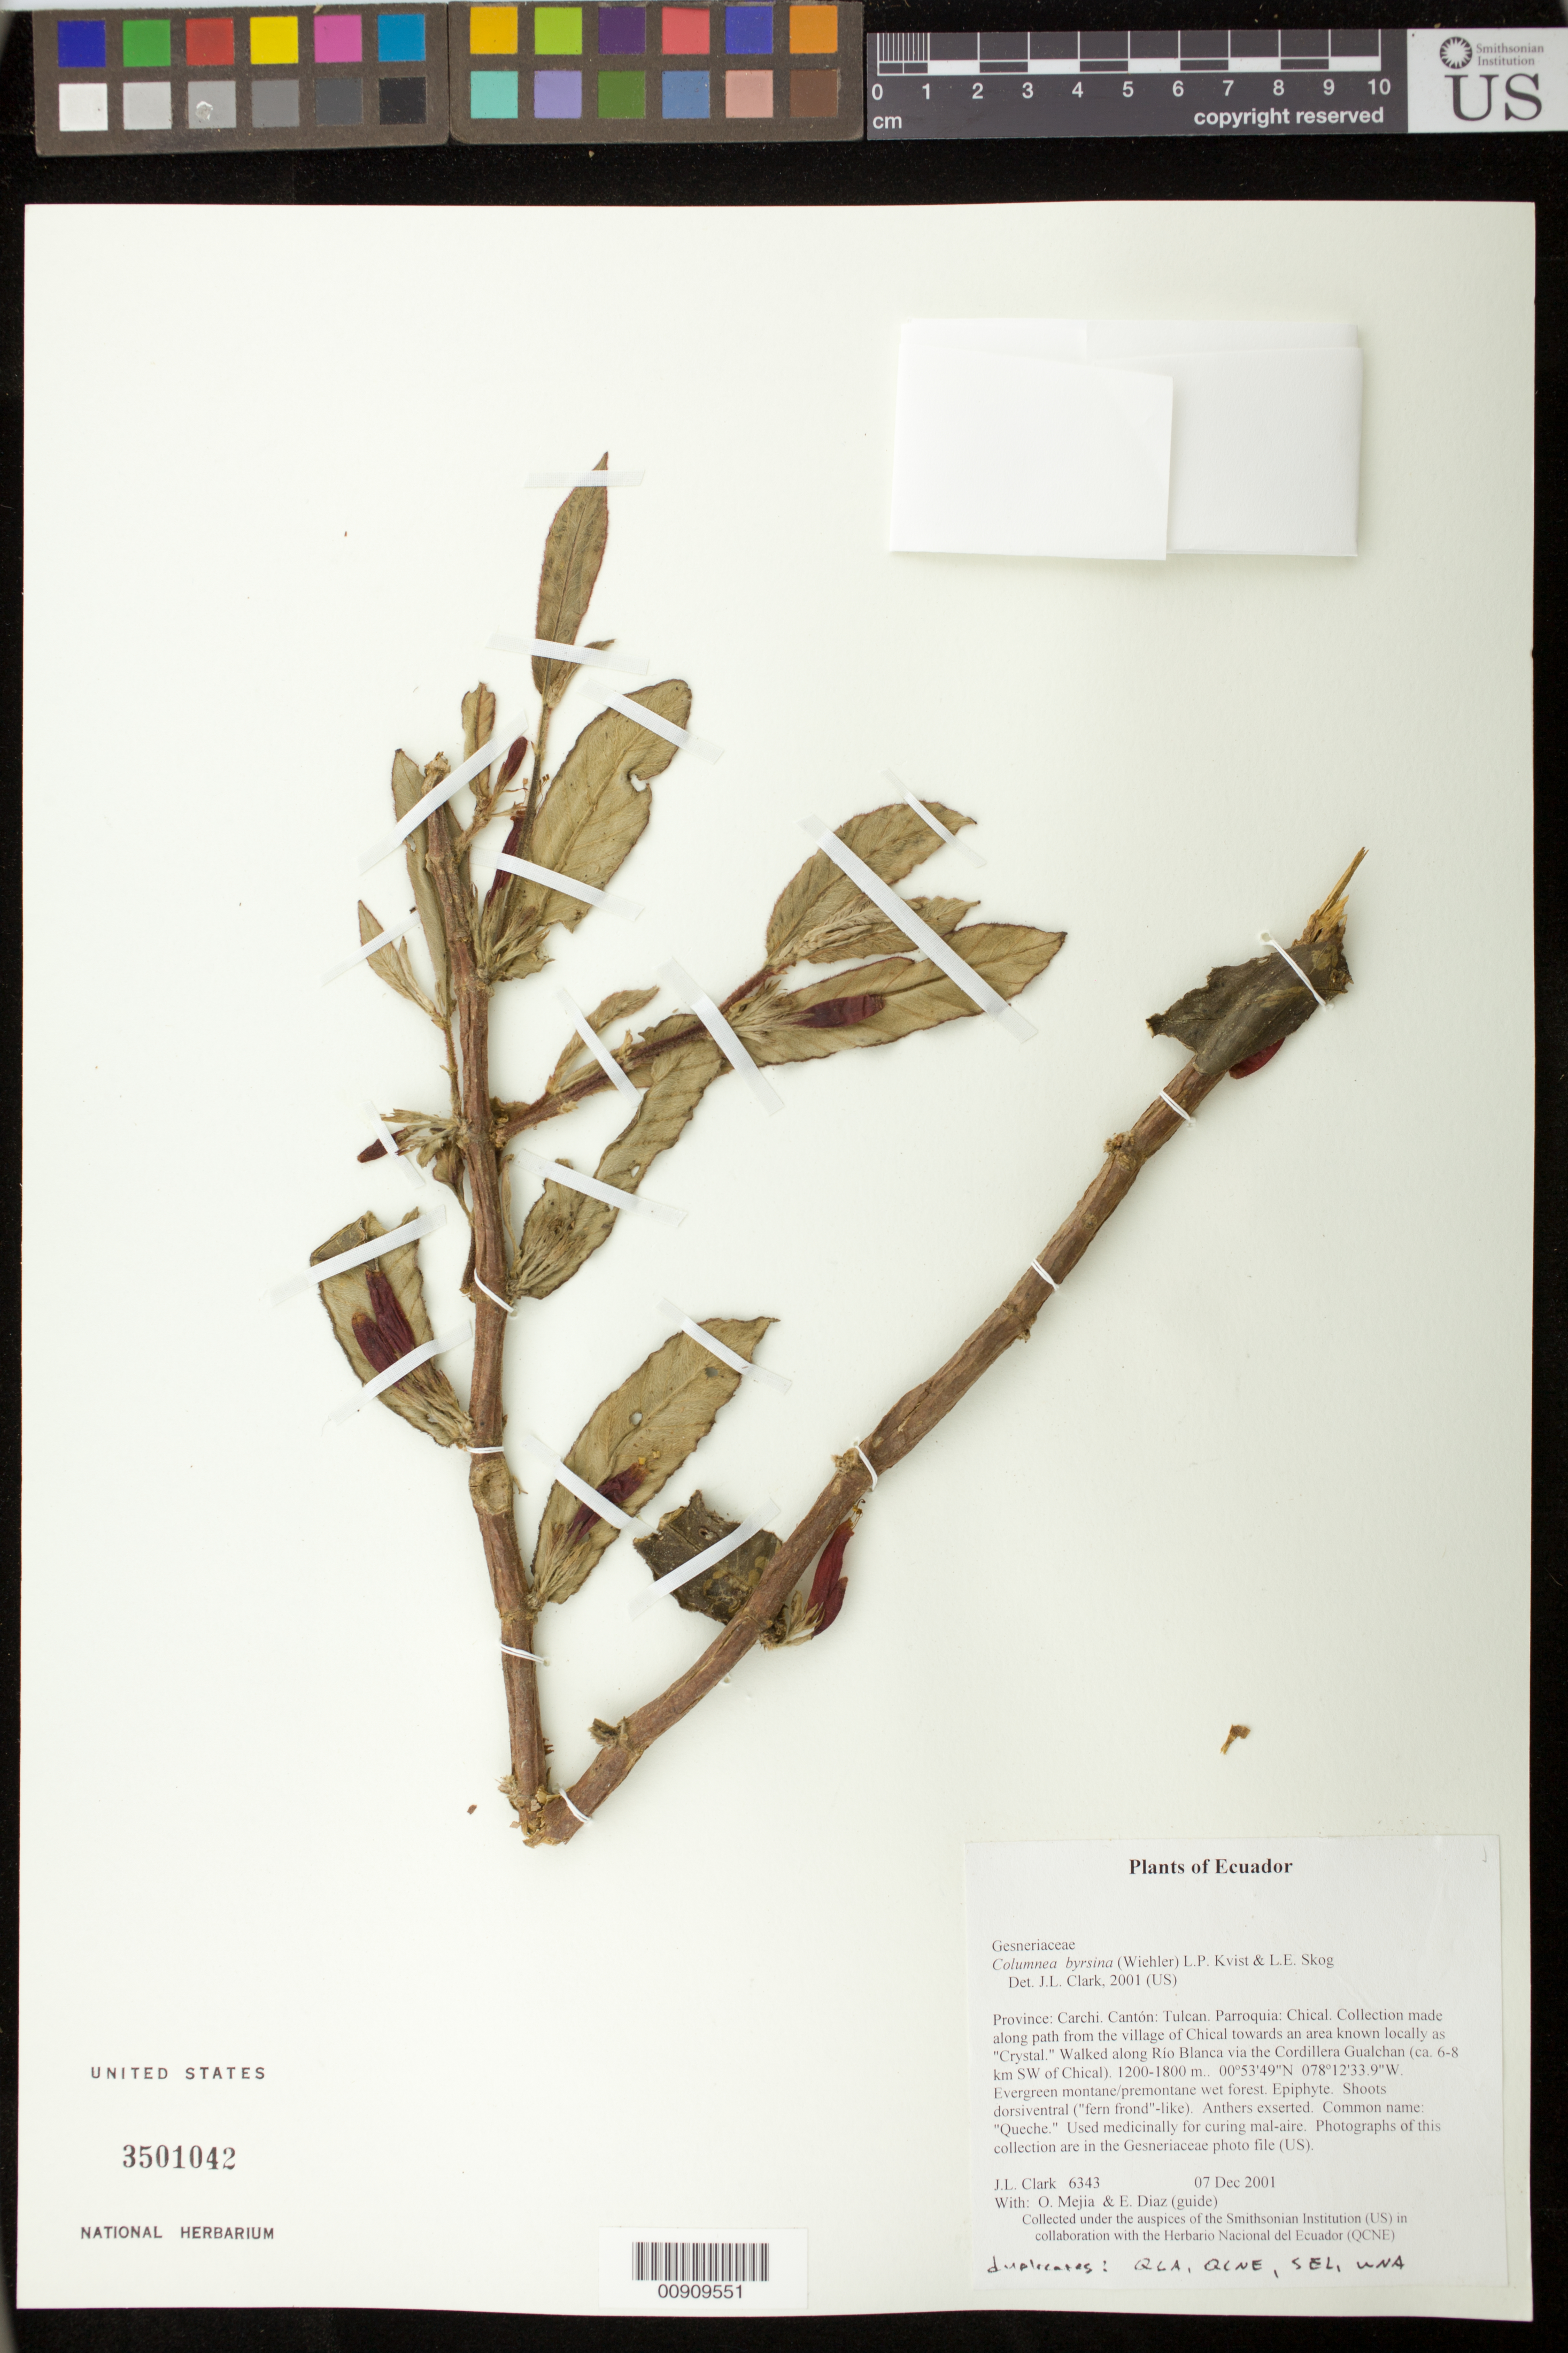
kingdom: Plantae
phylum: Tracheophyta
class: Magnoliopsida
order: Lamiales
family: Gesneriaceae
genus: Columnea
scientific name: Columnea byrsina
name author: (Wiehler) L.P. Kvist & L.E. Skog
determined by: Clark, J. L., (SEL), The Marie Selby Botanical Garden (UNITED STATES)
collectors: J. L. Clark, O. Mejia & E. Diaz (guide)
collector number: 6343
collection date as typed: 07 Dec 2001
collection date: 2001-12-07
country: Ecuador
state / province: Carchi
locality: Tulcan. Parroquia: Chical. Collection made along path from the village of Chical towards an area known locally as "Crystal." Walked along Río Blanca via the Cordillera Gualchan (ca. 6-8 km SW of Chical).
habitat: Evergreen montane/premontane wet forest.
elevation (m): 1200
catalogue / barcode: US 3501042